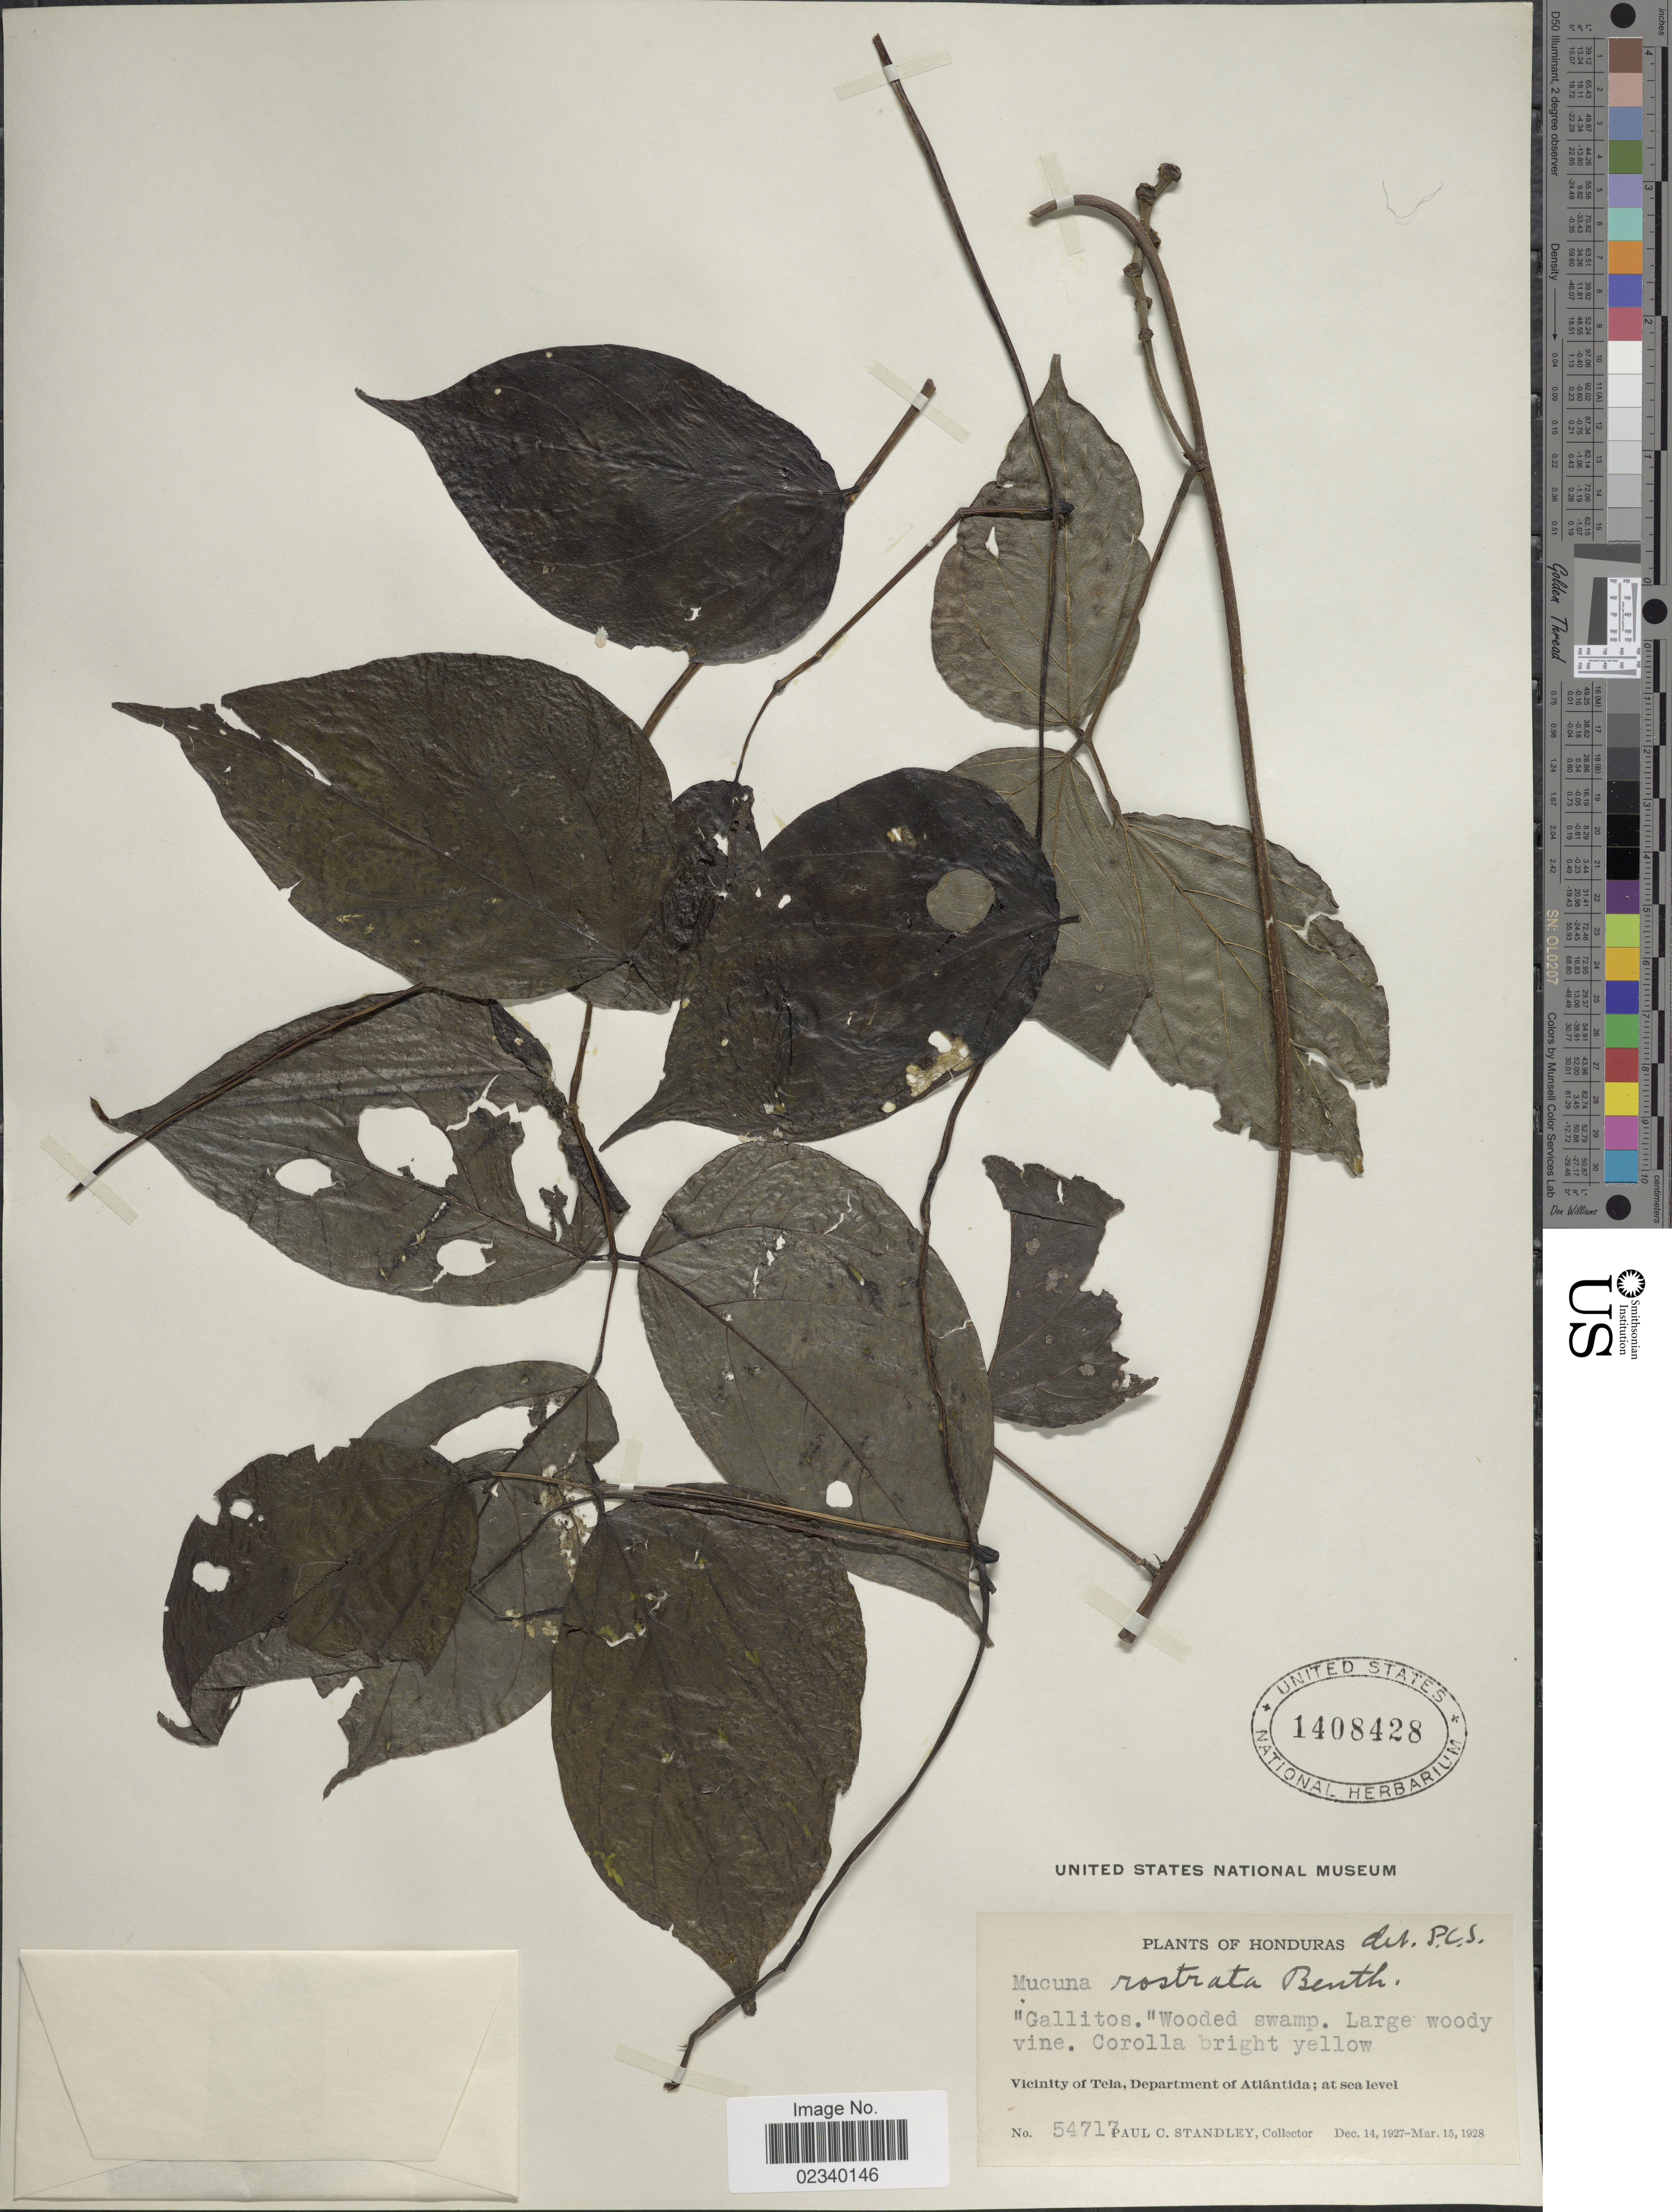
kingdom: Plantae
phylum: Tracheophyta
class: Magnoliopsida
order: Fabales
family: Fabaceae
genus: Mucuna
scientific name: Mucuna rostrata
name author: Benth.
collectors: P. C. Standley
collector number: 54717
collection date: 1927-12-14/1928-03-15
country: Honduras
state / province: Atlántida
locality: Vicinity of Tela, Department of Atlantida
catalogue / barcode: US 1408428